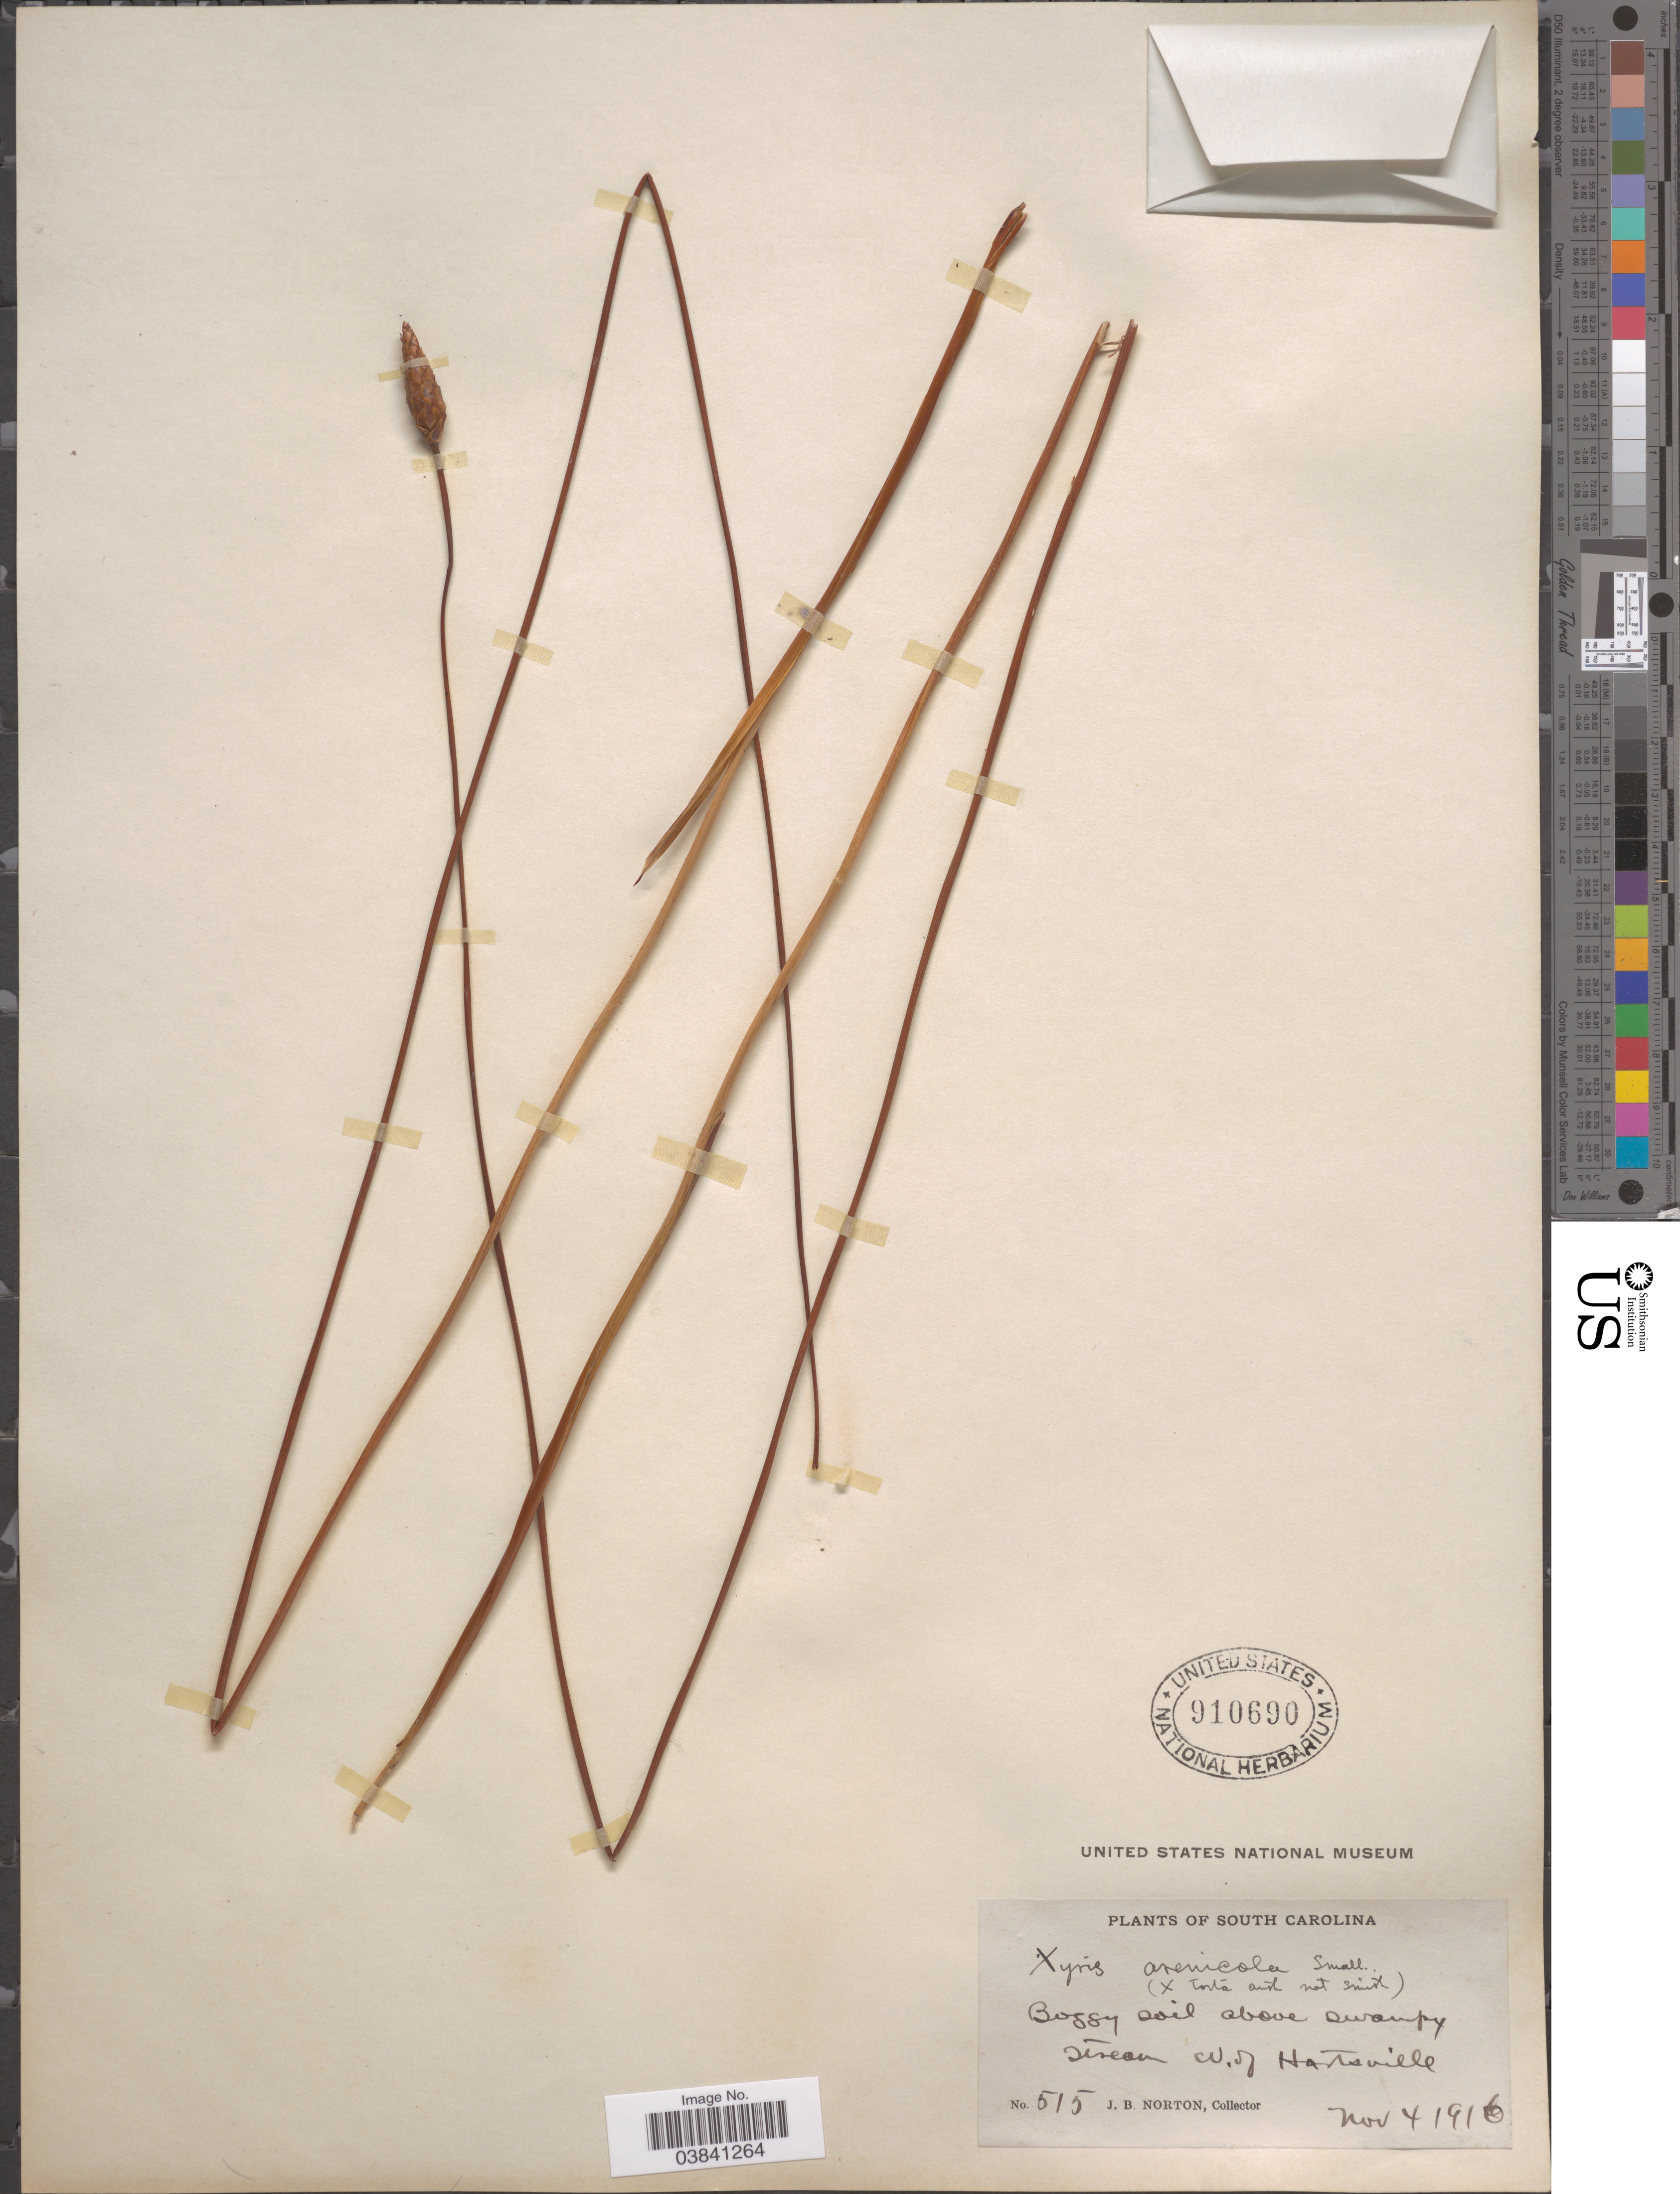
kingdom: Plantae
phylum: Tracheophyta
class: Liliopsida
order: Poales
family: Xyridaceae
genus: Xyris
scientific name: Xyris caroliniana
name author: Walter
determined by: Strong, Mark T., (BOT), Smithsonian Institution - National Museum of Natural History (UNITED STATES)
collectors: J. B. Norton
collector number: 515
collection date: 1916-11-04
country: United States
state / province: South Carolina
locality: Boggy soil above swampy stream W. of Hartsville.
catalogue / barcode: US 910690